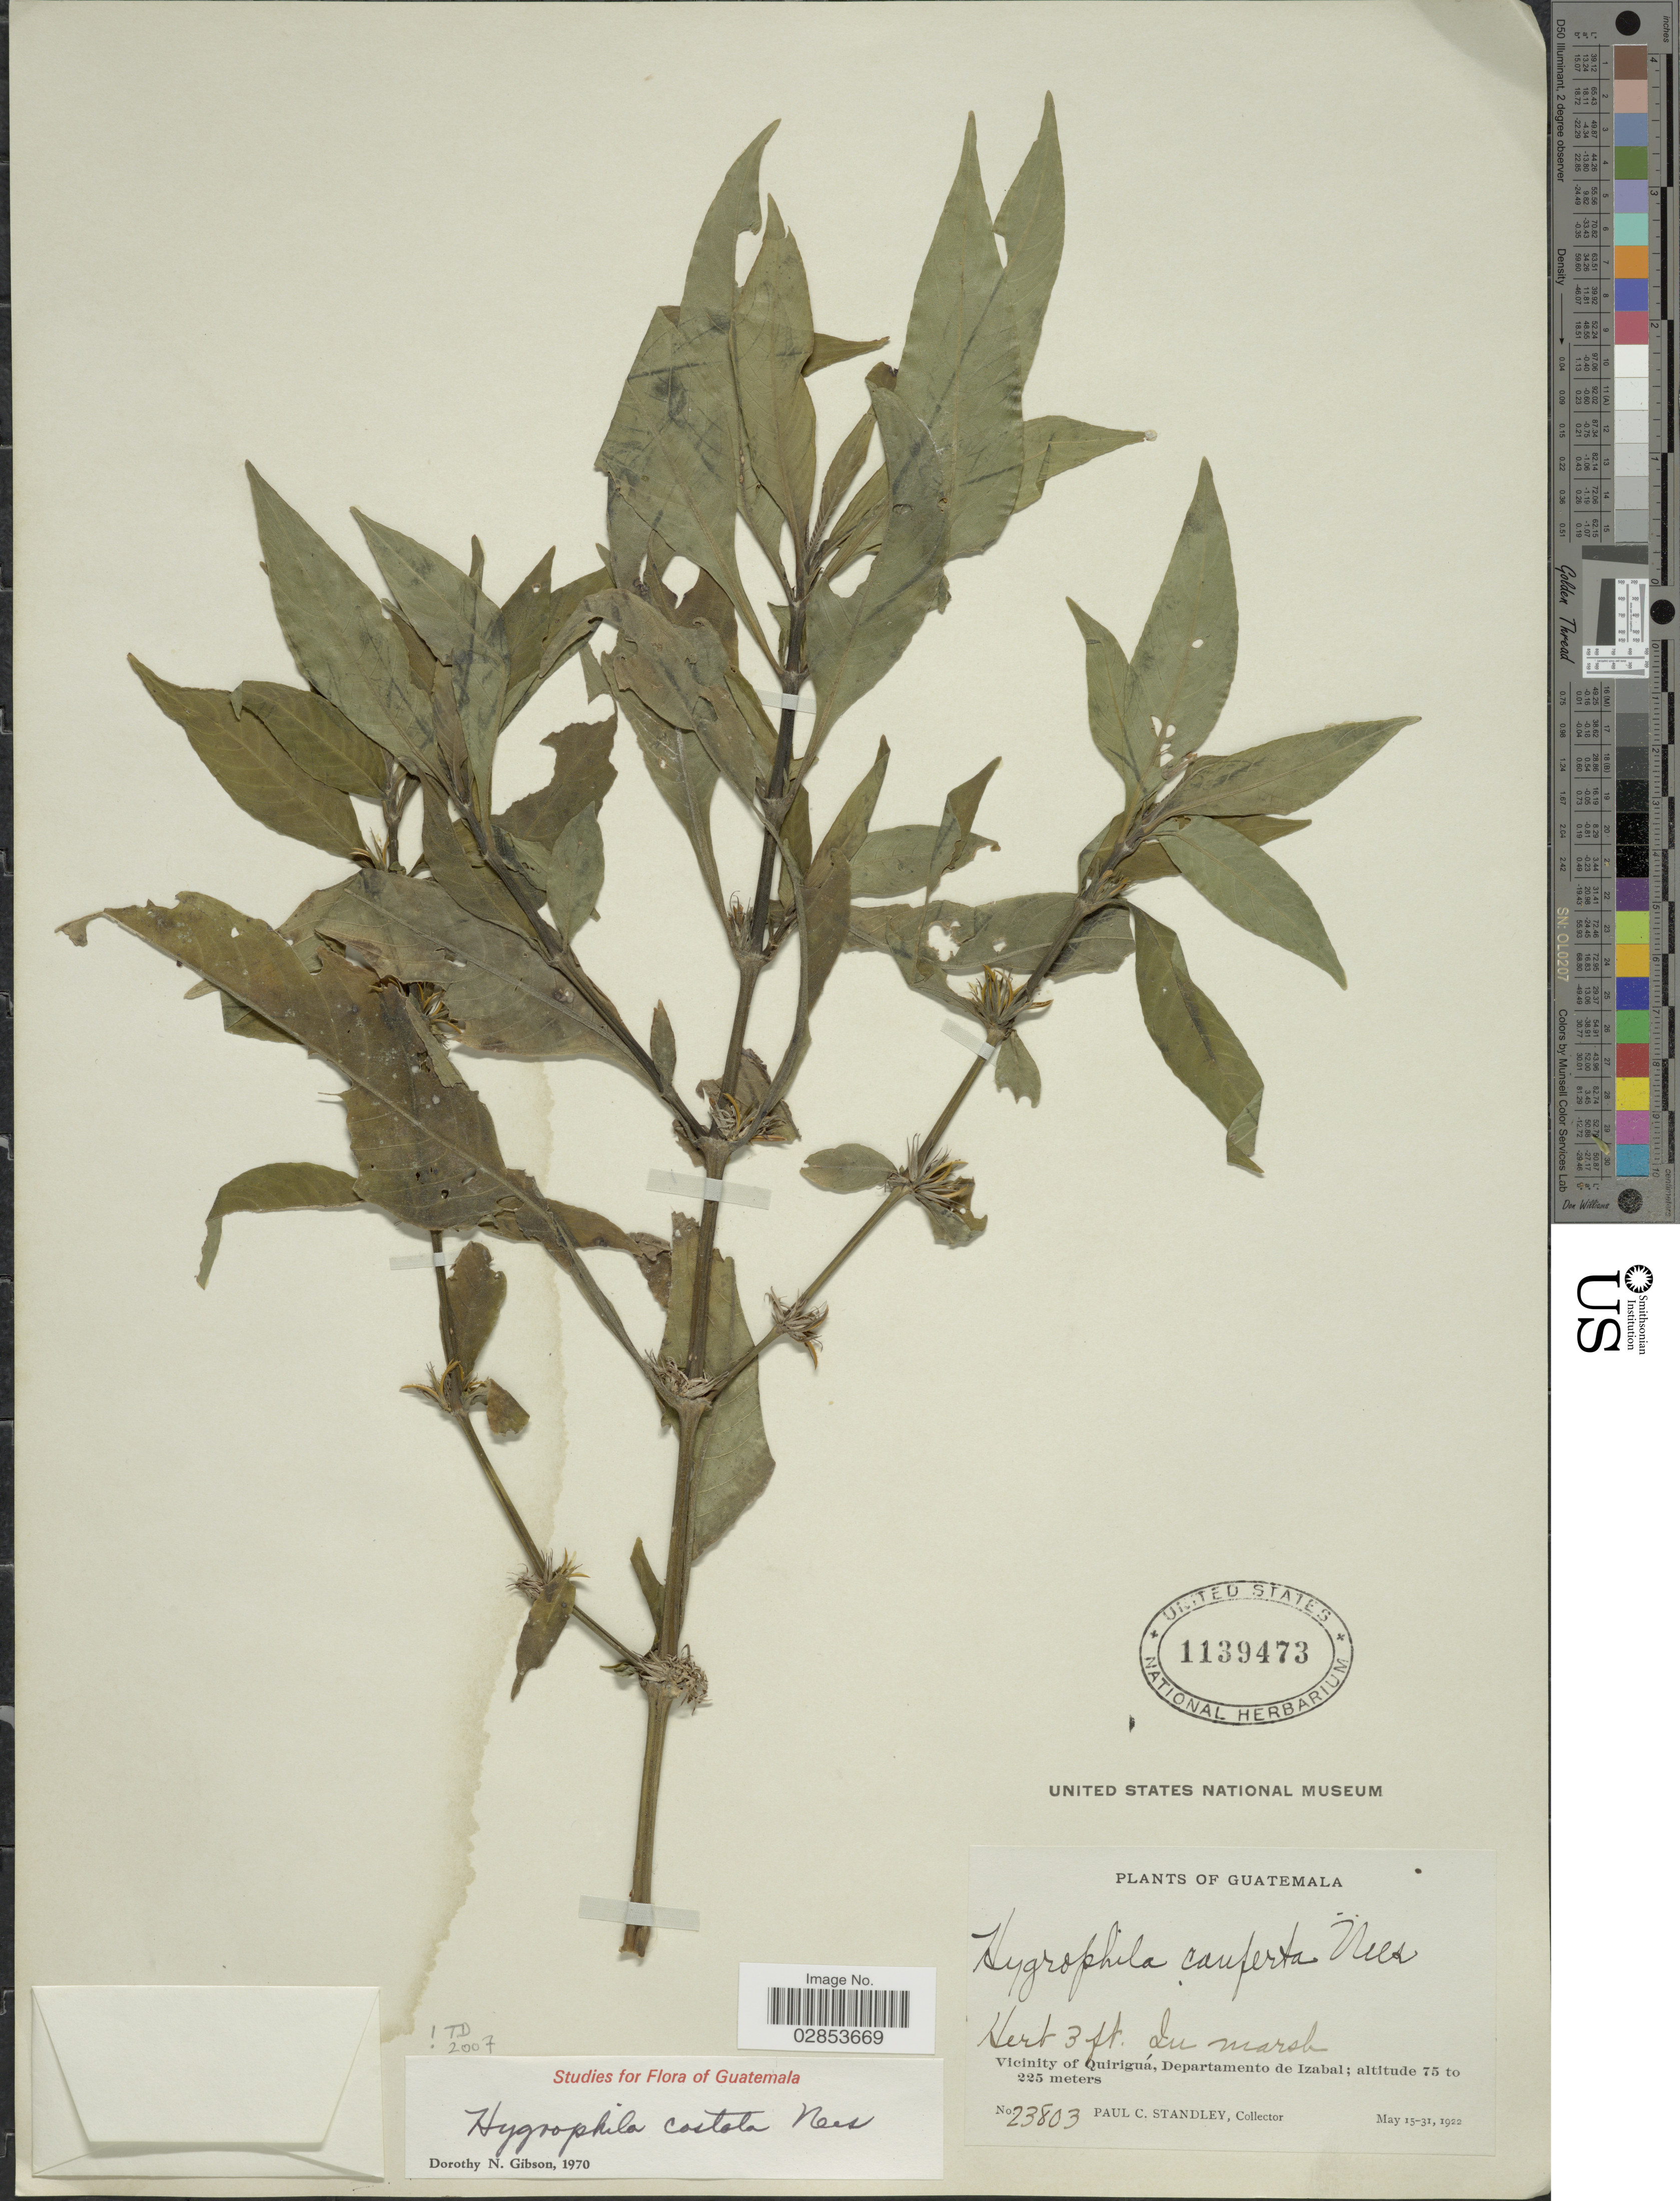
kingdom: Plantae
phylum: Tracheophyta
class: Magnoliopsida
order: Lamiales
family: Acanthaceae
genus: Hygrophila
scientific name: Hygrophila costata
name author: Nees & T. Nees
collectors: P. C. Standley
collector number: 23803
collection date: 1922-05-15/1922-05-31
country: Guatemala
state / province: Izabal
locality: Vicinity of Quiriguá, Departamento de Izabal.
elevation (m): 75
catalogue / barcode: US 1139473